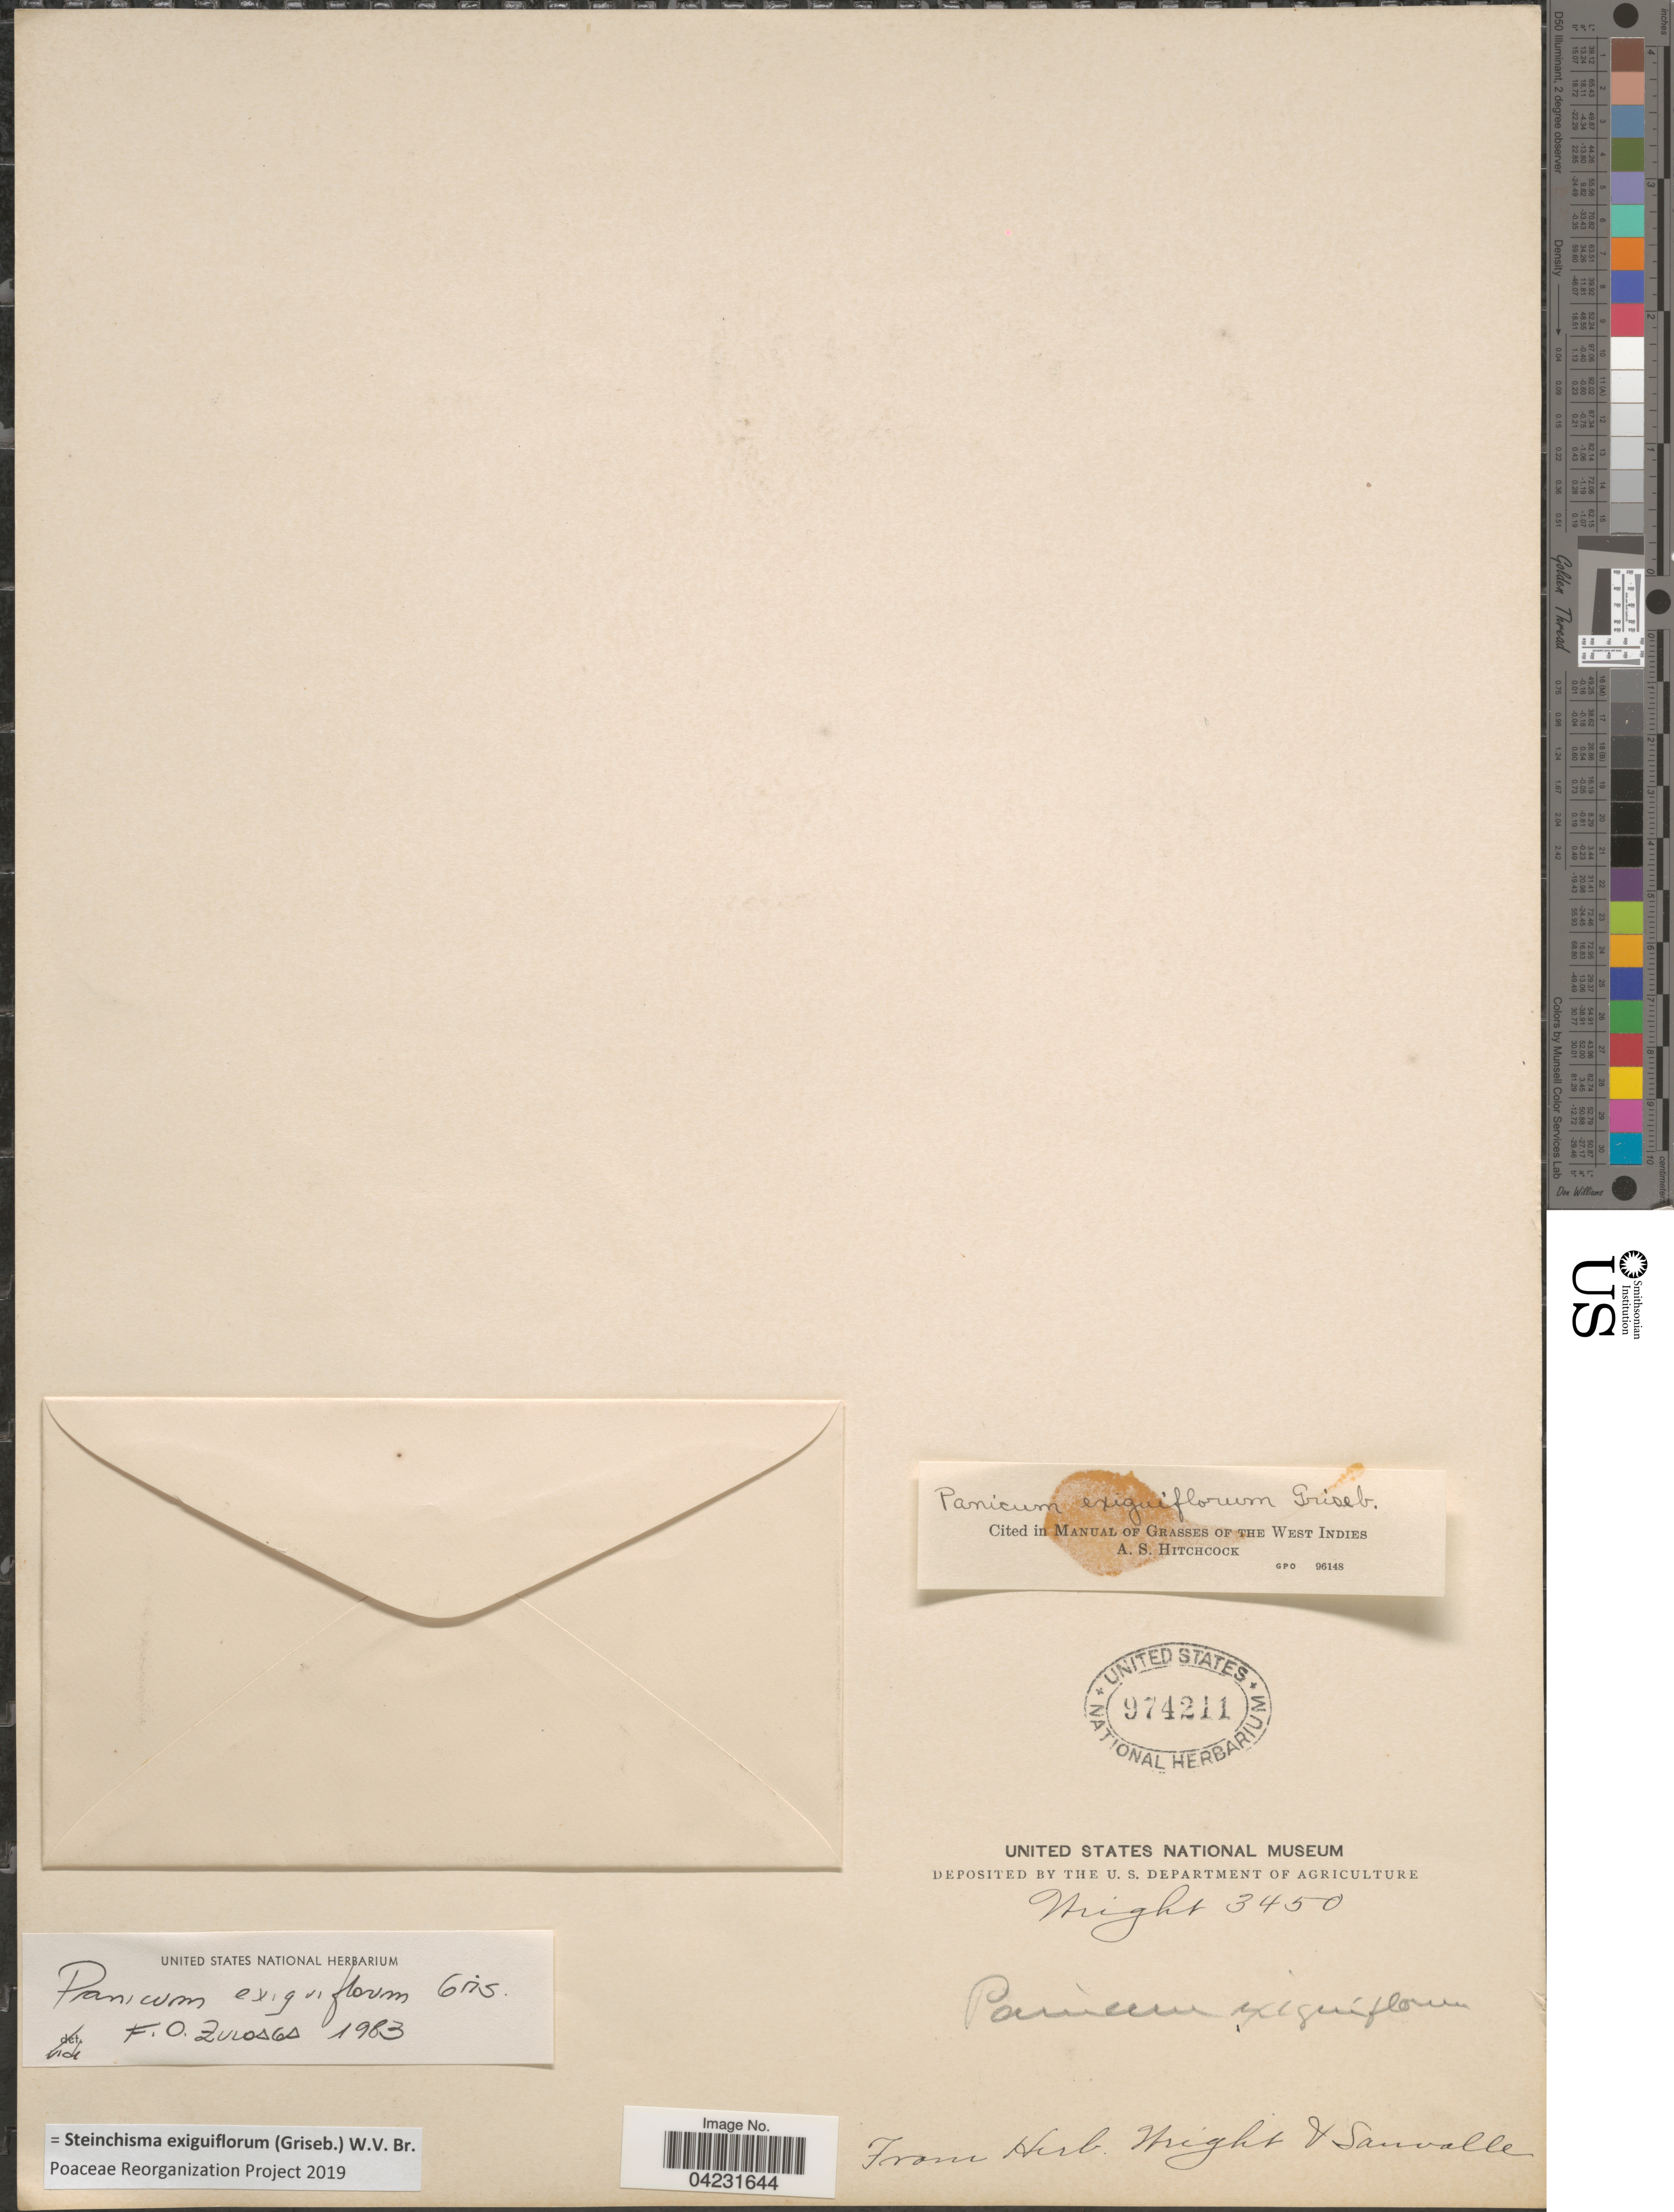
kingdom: Plantae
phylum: Tracheophyta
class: Liliopsida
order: Poales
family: Poaceae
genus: Steinchisma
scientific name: Steinchisma exiguiflorum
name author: (Griseb.) W.V. Br.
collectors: Wright, --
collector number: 3450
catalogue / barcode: US 974211